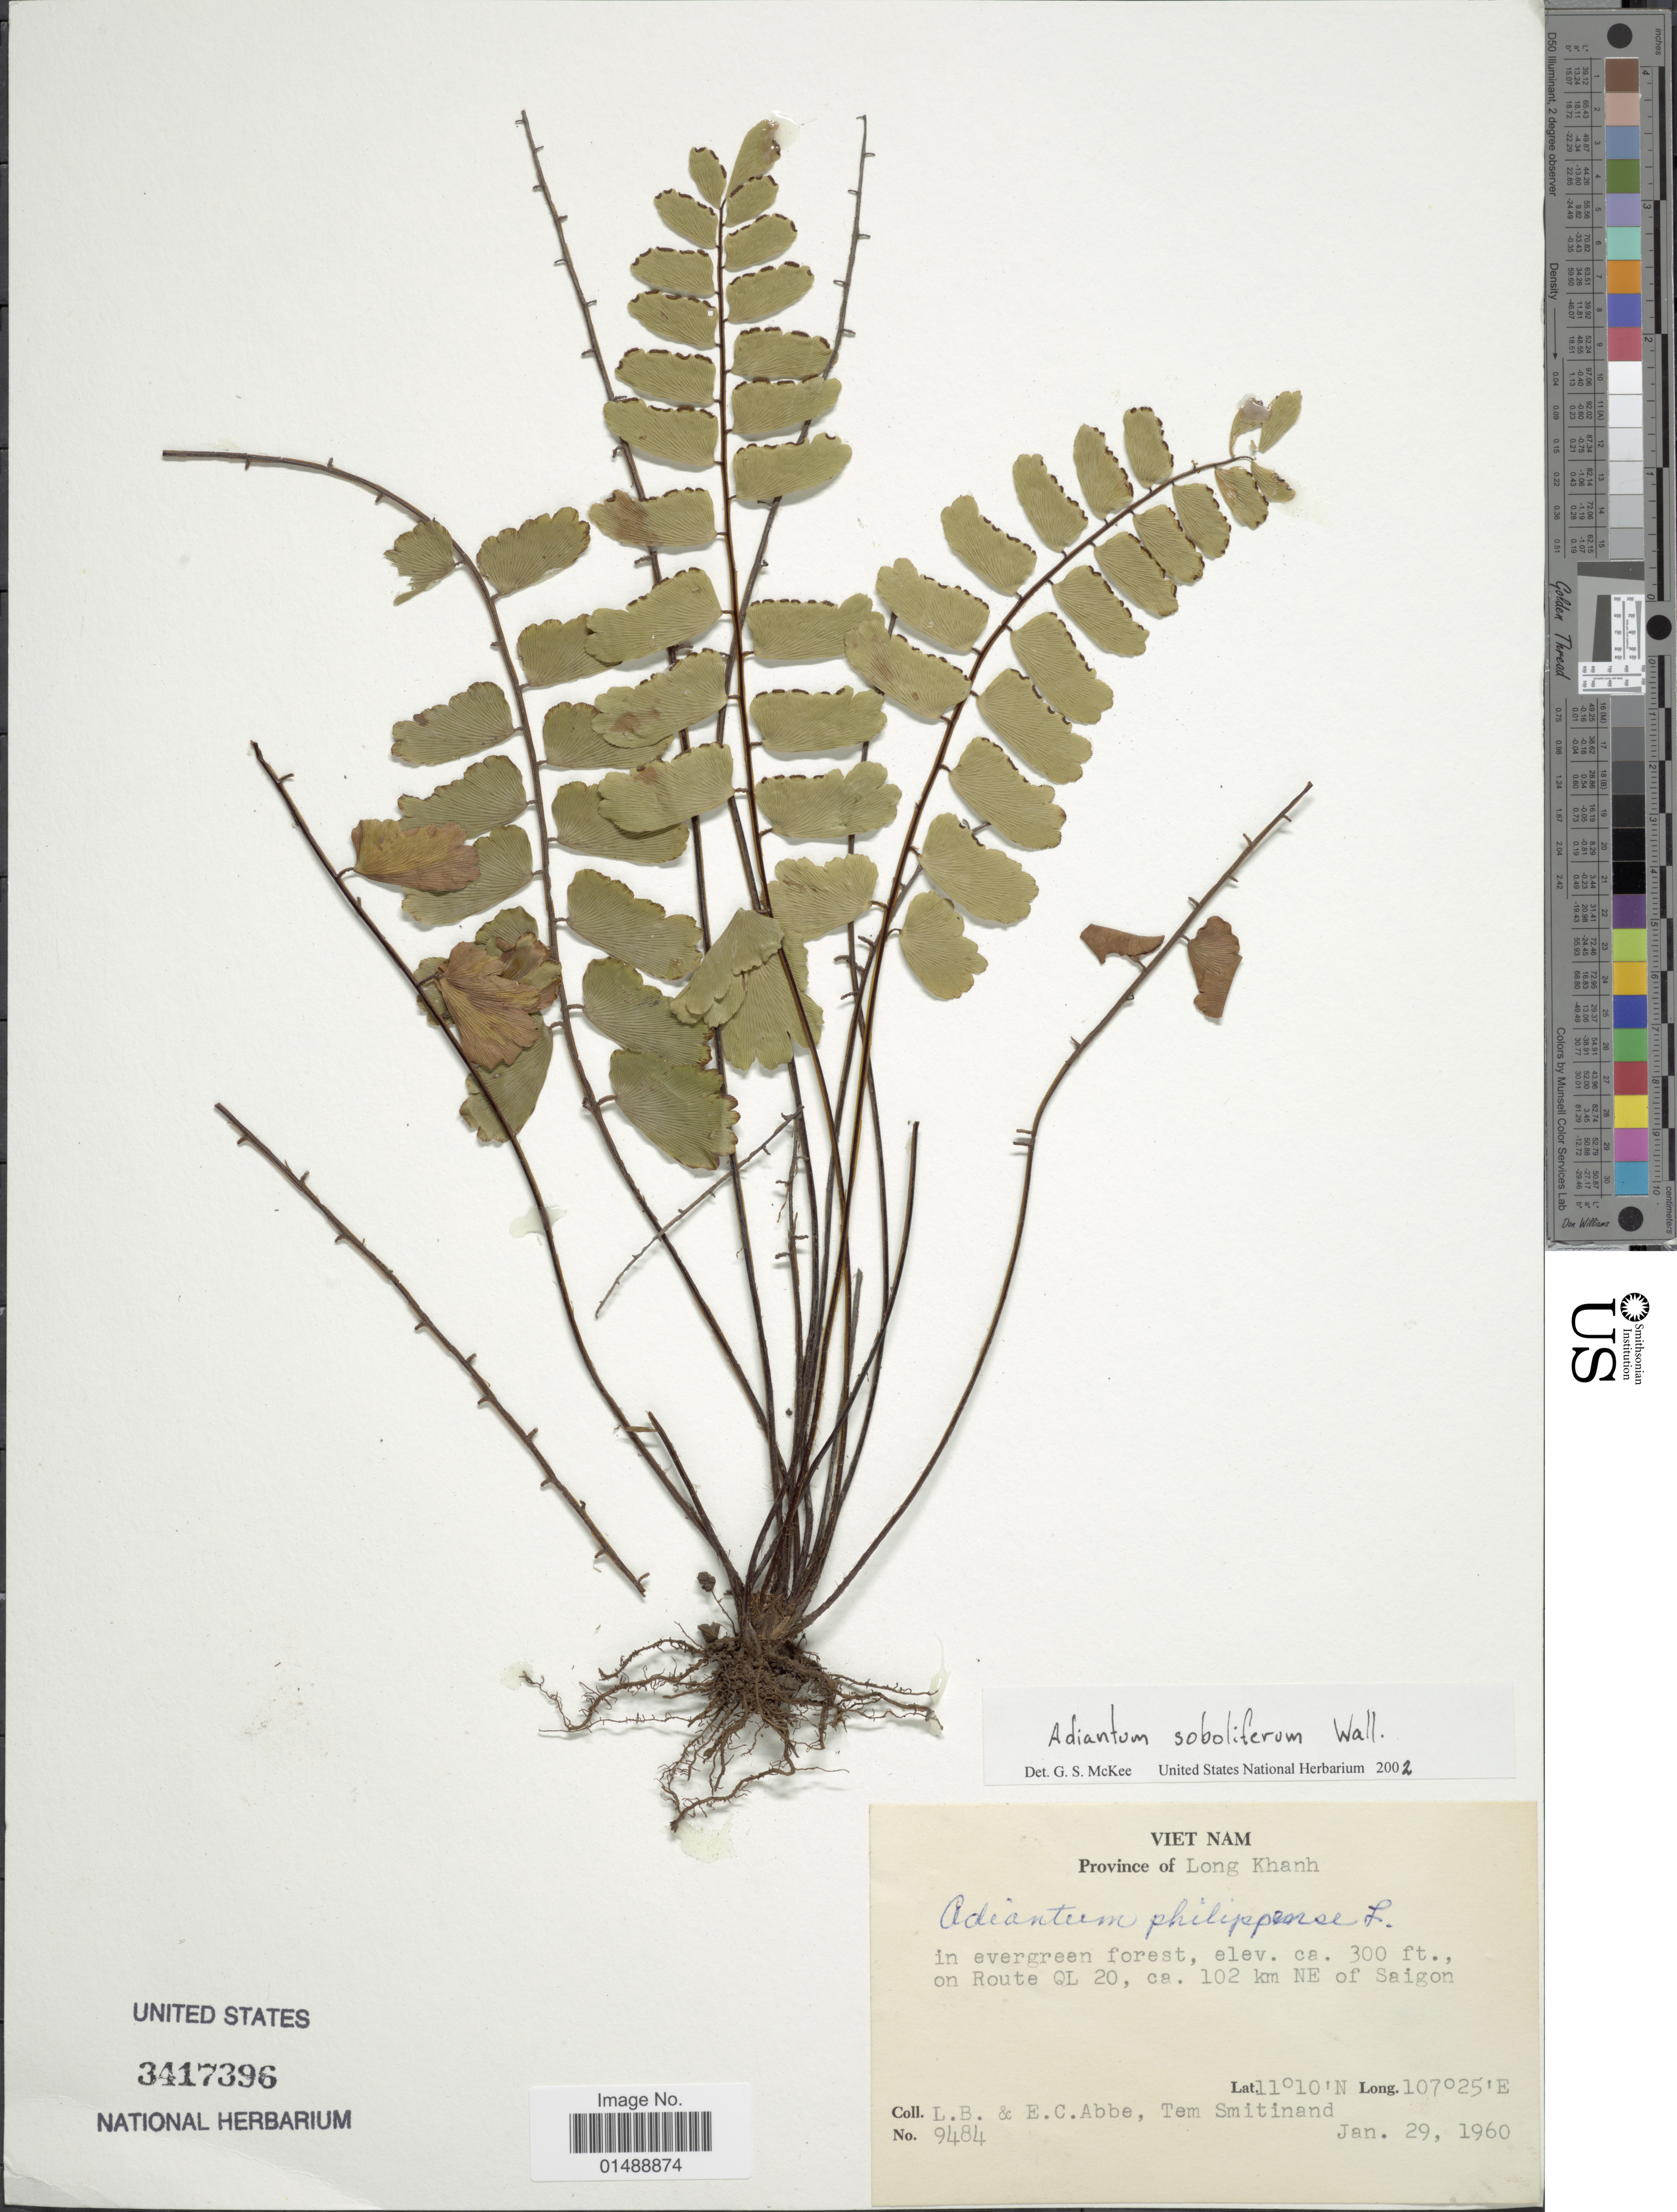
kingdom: Plantae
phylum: Tracheophyta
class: Polypodiopsida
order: Polypodiales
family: Pteridaceae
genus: Adiantum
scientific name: Adiantum soboliferum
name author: Wall. ex Hook.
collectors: L. B. Abbe, E. C. Abbe & T. Smitinand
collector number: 9484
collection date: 1960-01-29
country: Vietnam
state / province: Long An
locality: Province Long Khanh, on Route QL 20, ca. 102 km NE of Saigon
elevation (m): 91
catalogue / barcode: US 3417396